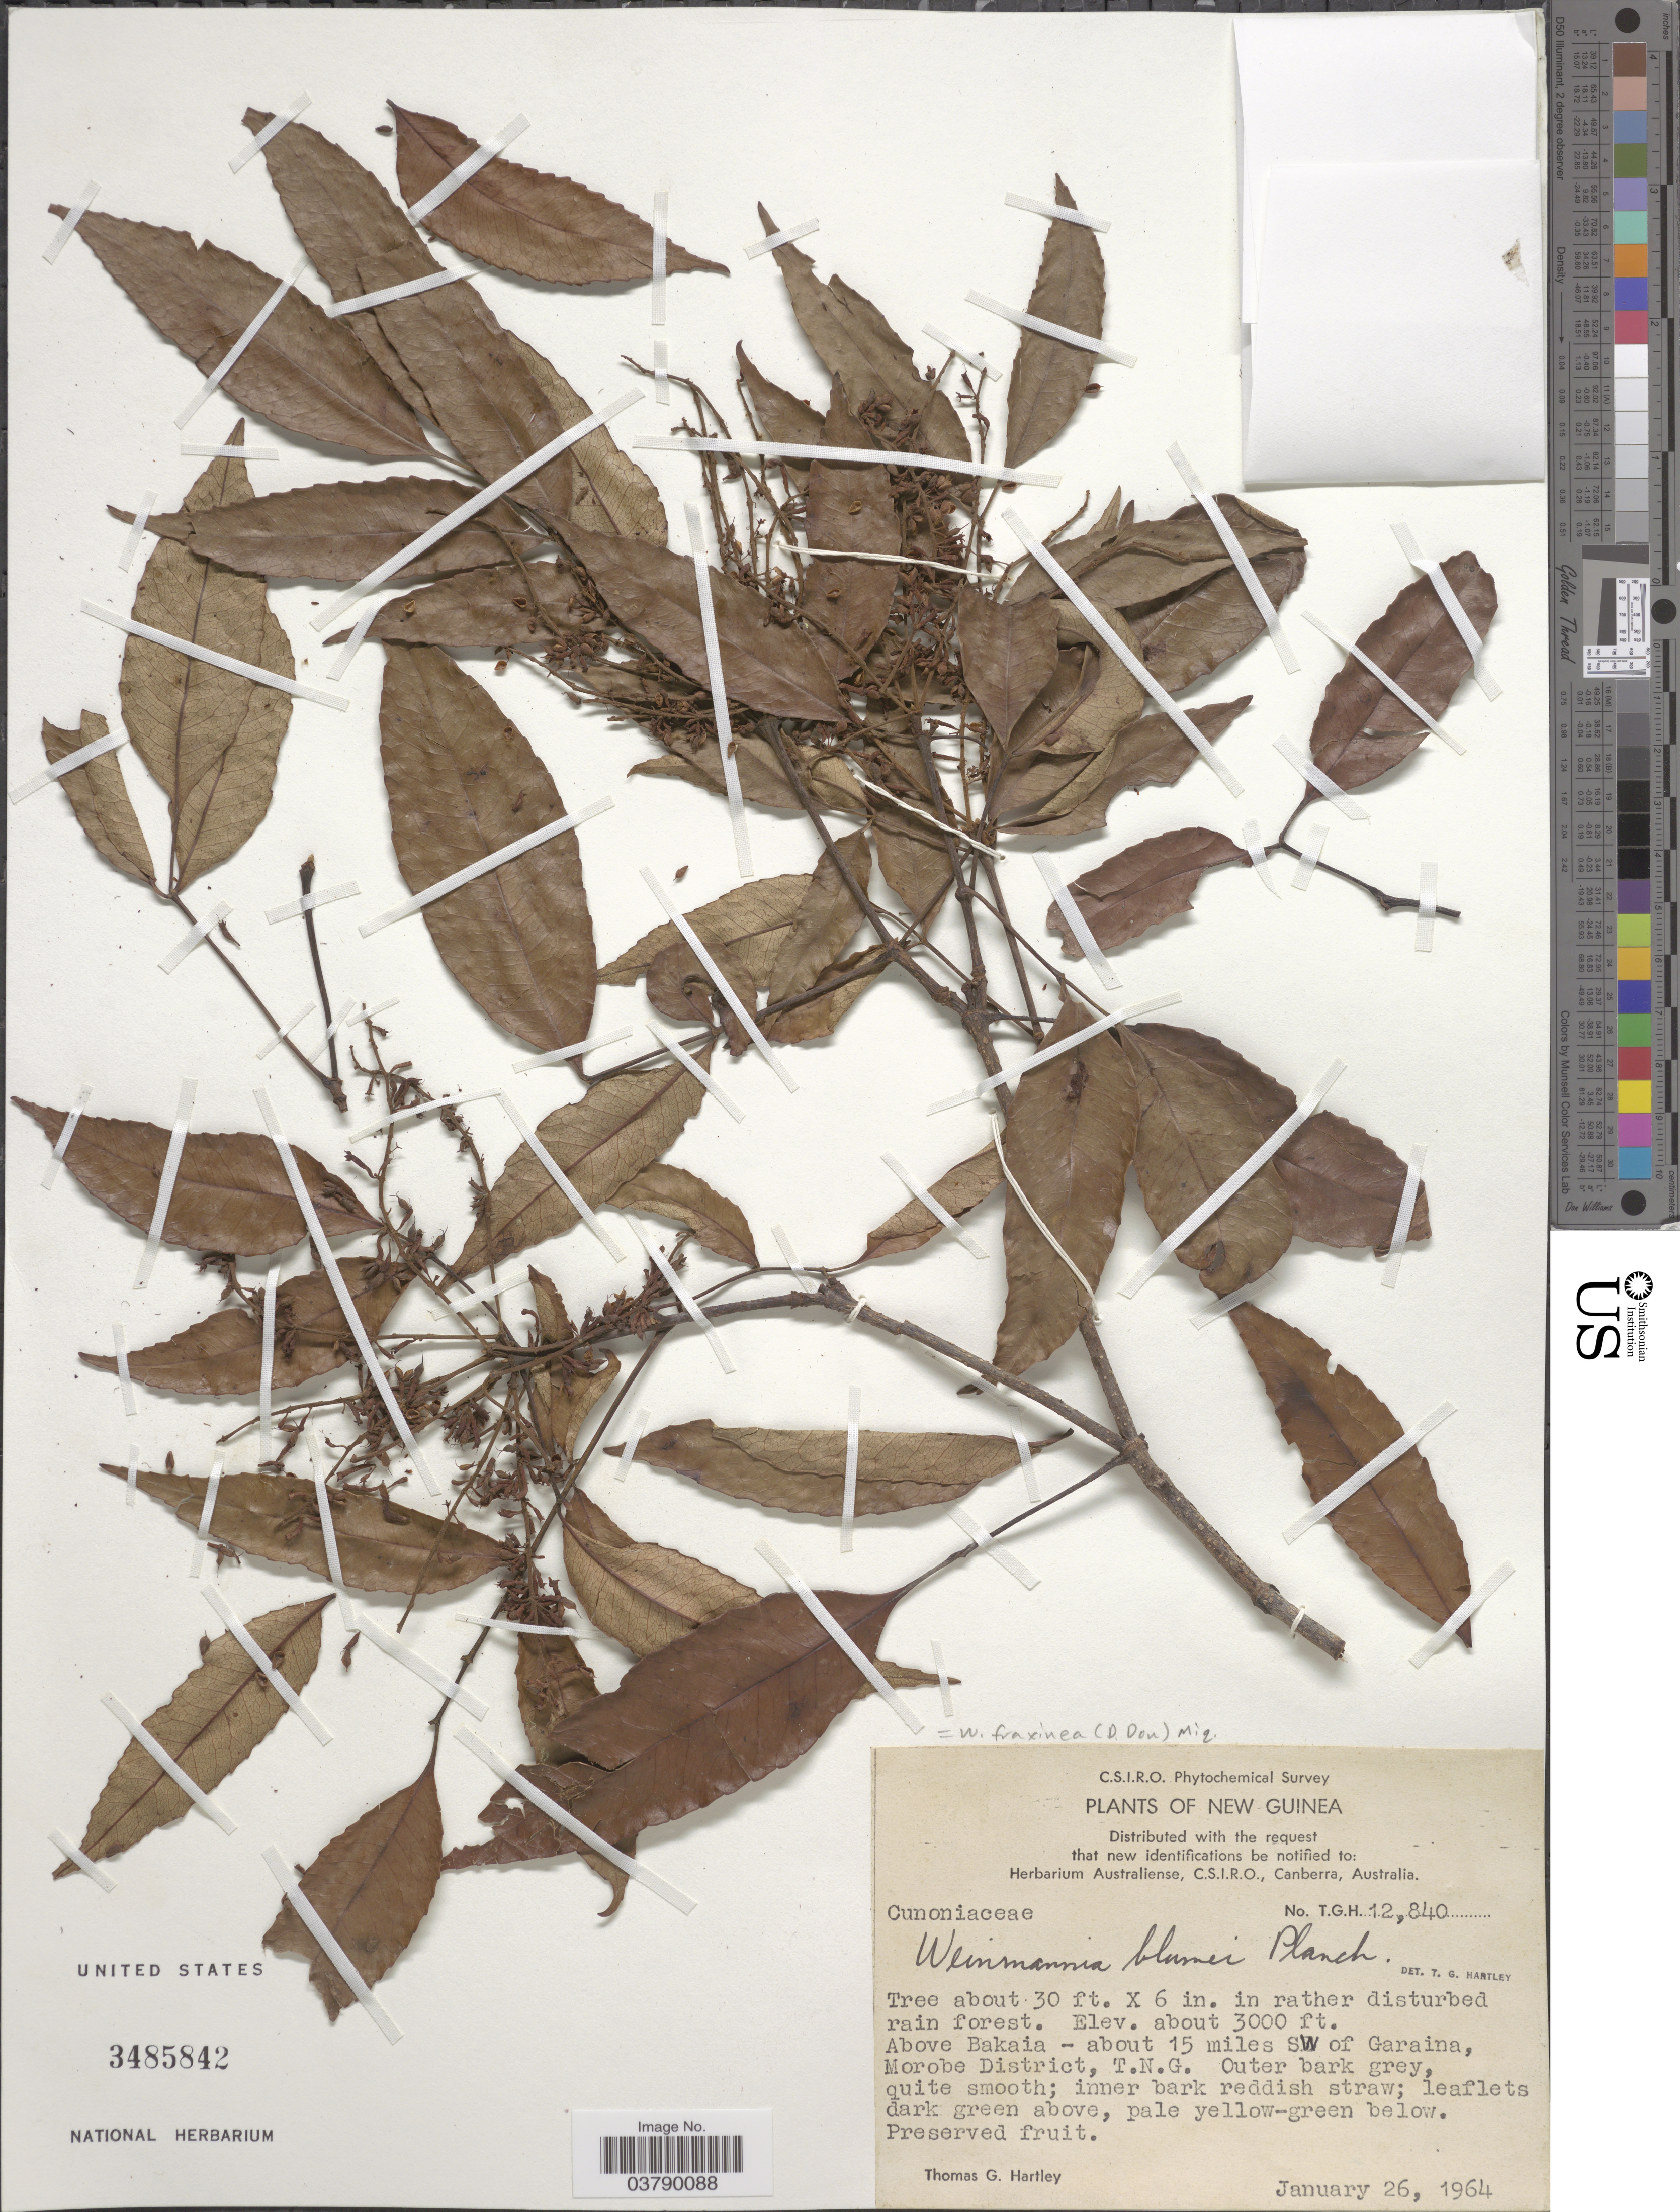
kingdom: Plantae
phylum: Tracheophyta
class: Magnoliopsida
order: Oxalidales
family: Cunoniaceae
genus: Pterophylla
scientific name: Pterophylla fraxinea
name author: D. Don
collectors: T. G. Hartley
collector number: TGH 12840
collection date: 1964-01-26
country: Papua New Guinea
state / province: Morobe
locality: New Guinea. Above Bakaia - about 15 miles SW of Garaina, Morobe District, T.N.G.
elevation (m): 914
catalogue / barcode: US 3485842